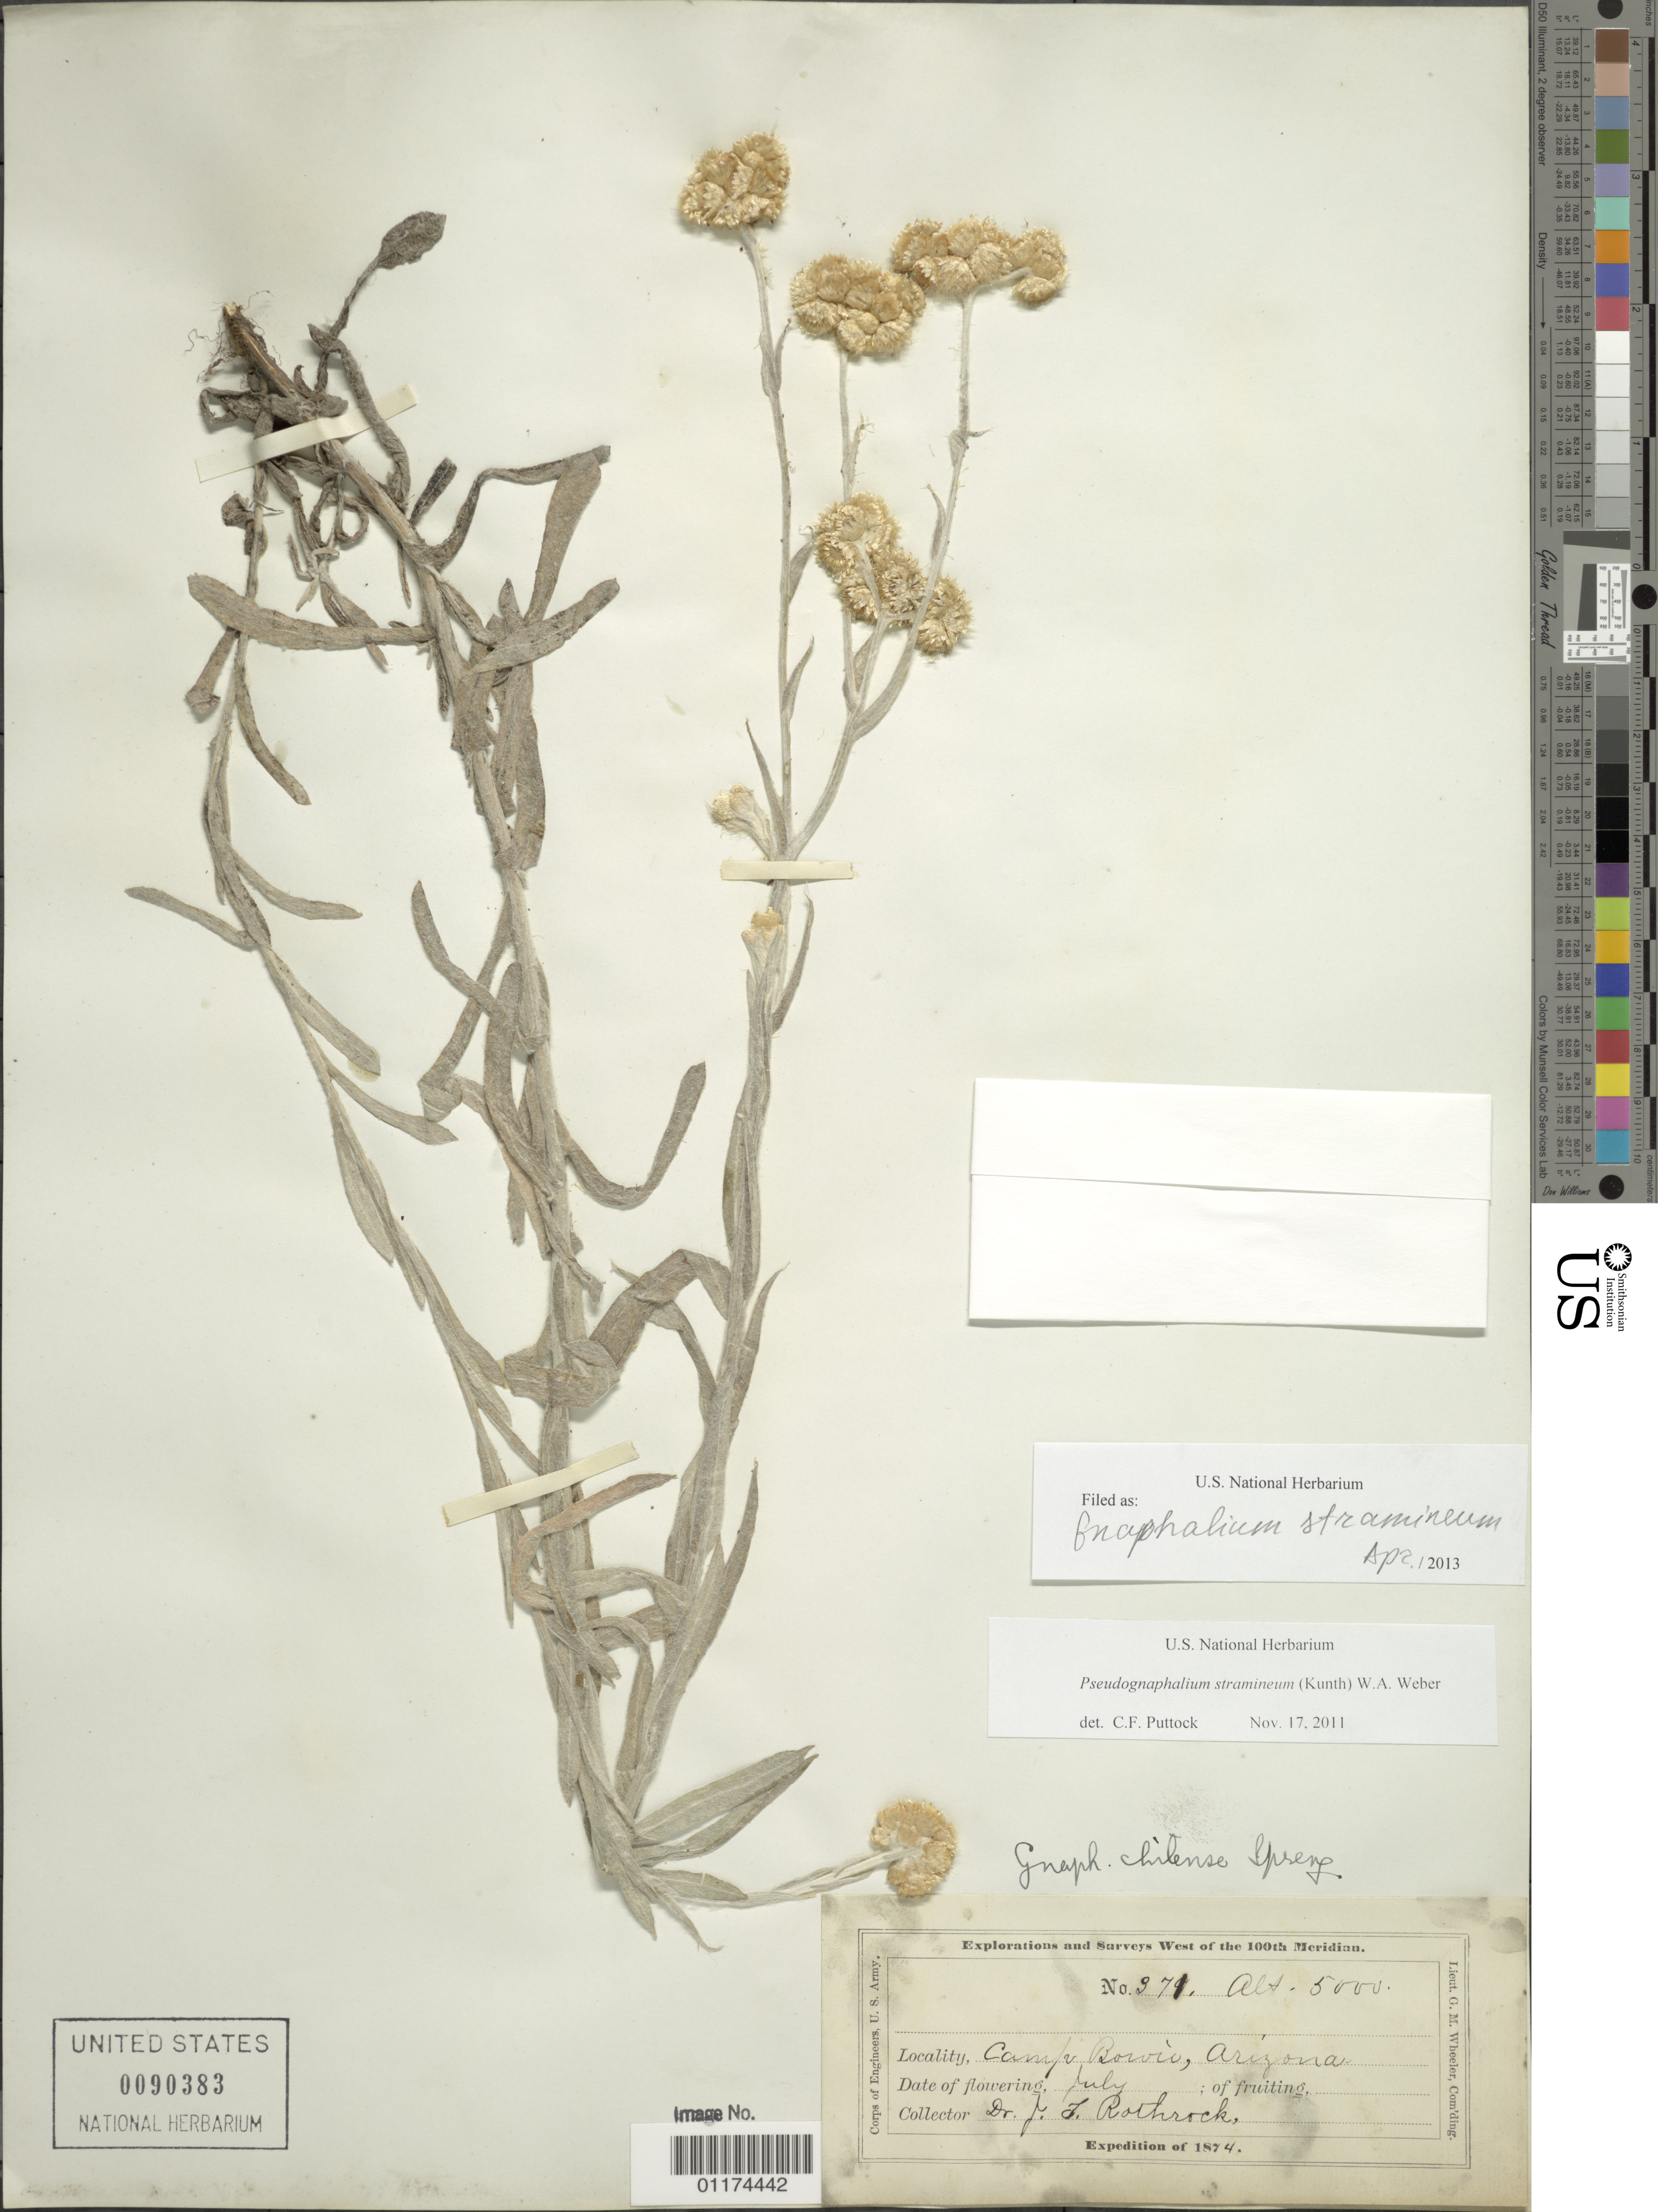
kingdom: Plantae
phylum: Tracheophyta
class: Magnoliopsida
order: Asterales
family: Asteraceae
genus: Pseudognaphalium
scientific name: Pseudognaphalium stramineum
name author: (Kunth) Anderb.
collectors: J. T. Rothrock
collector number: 371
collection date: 1874-07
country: United States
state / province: Arizona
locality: Camp Bowie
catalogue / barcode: US 90383